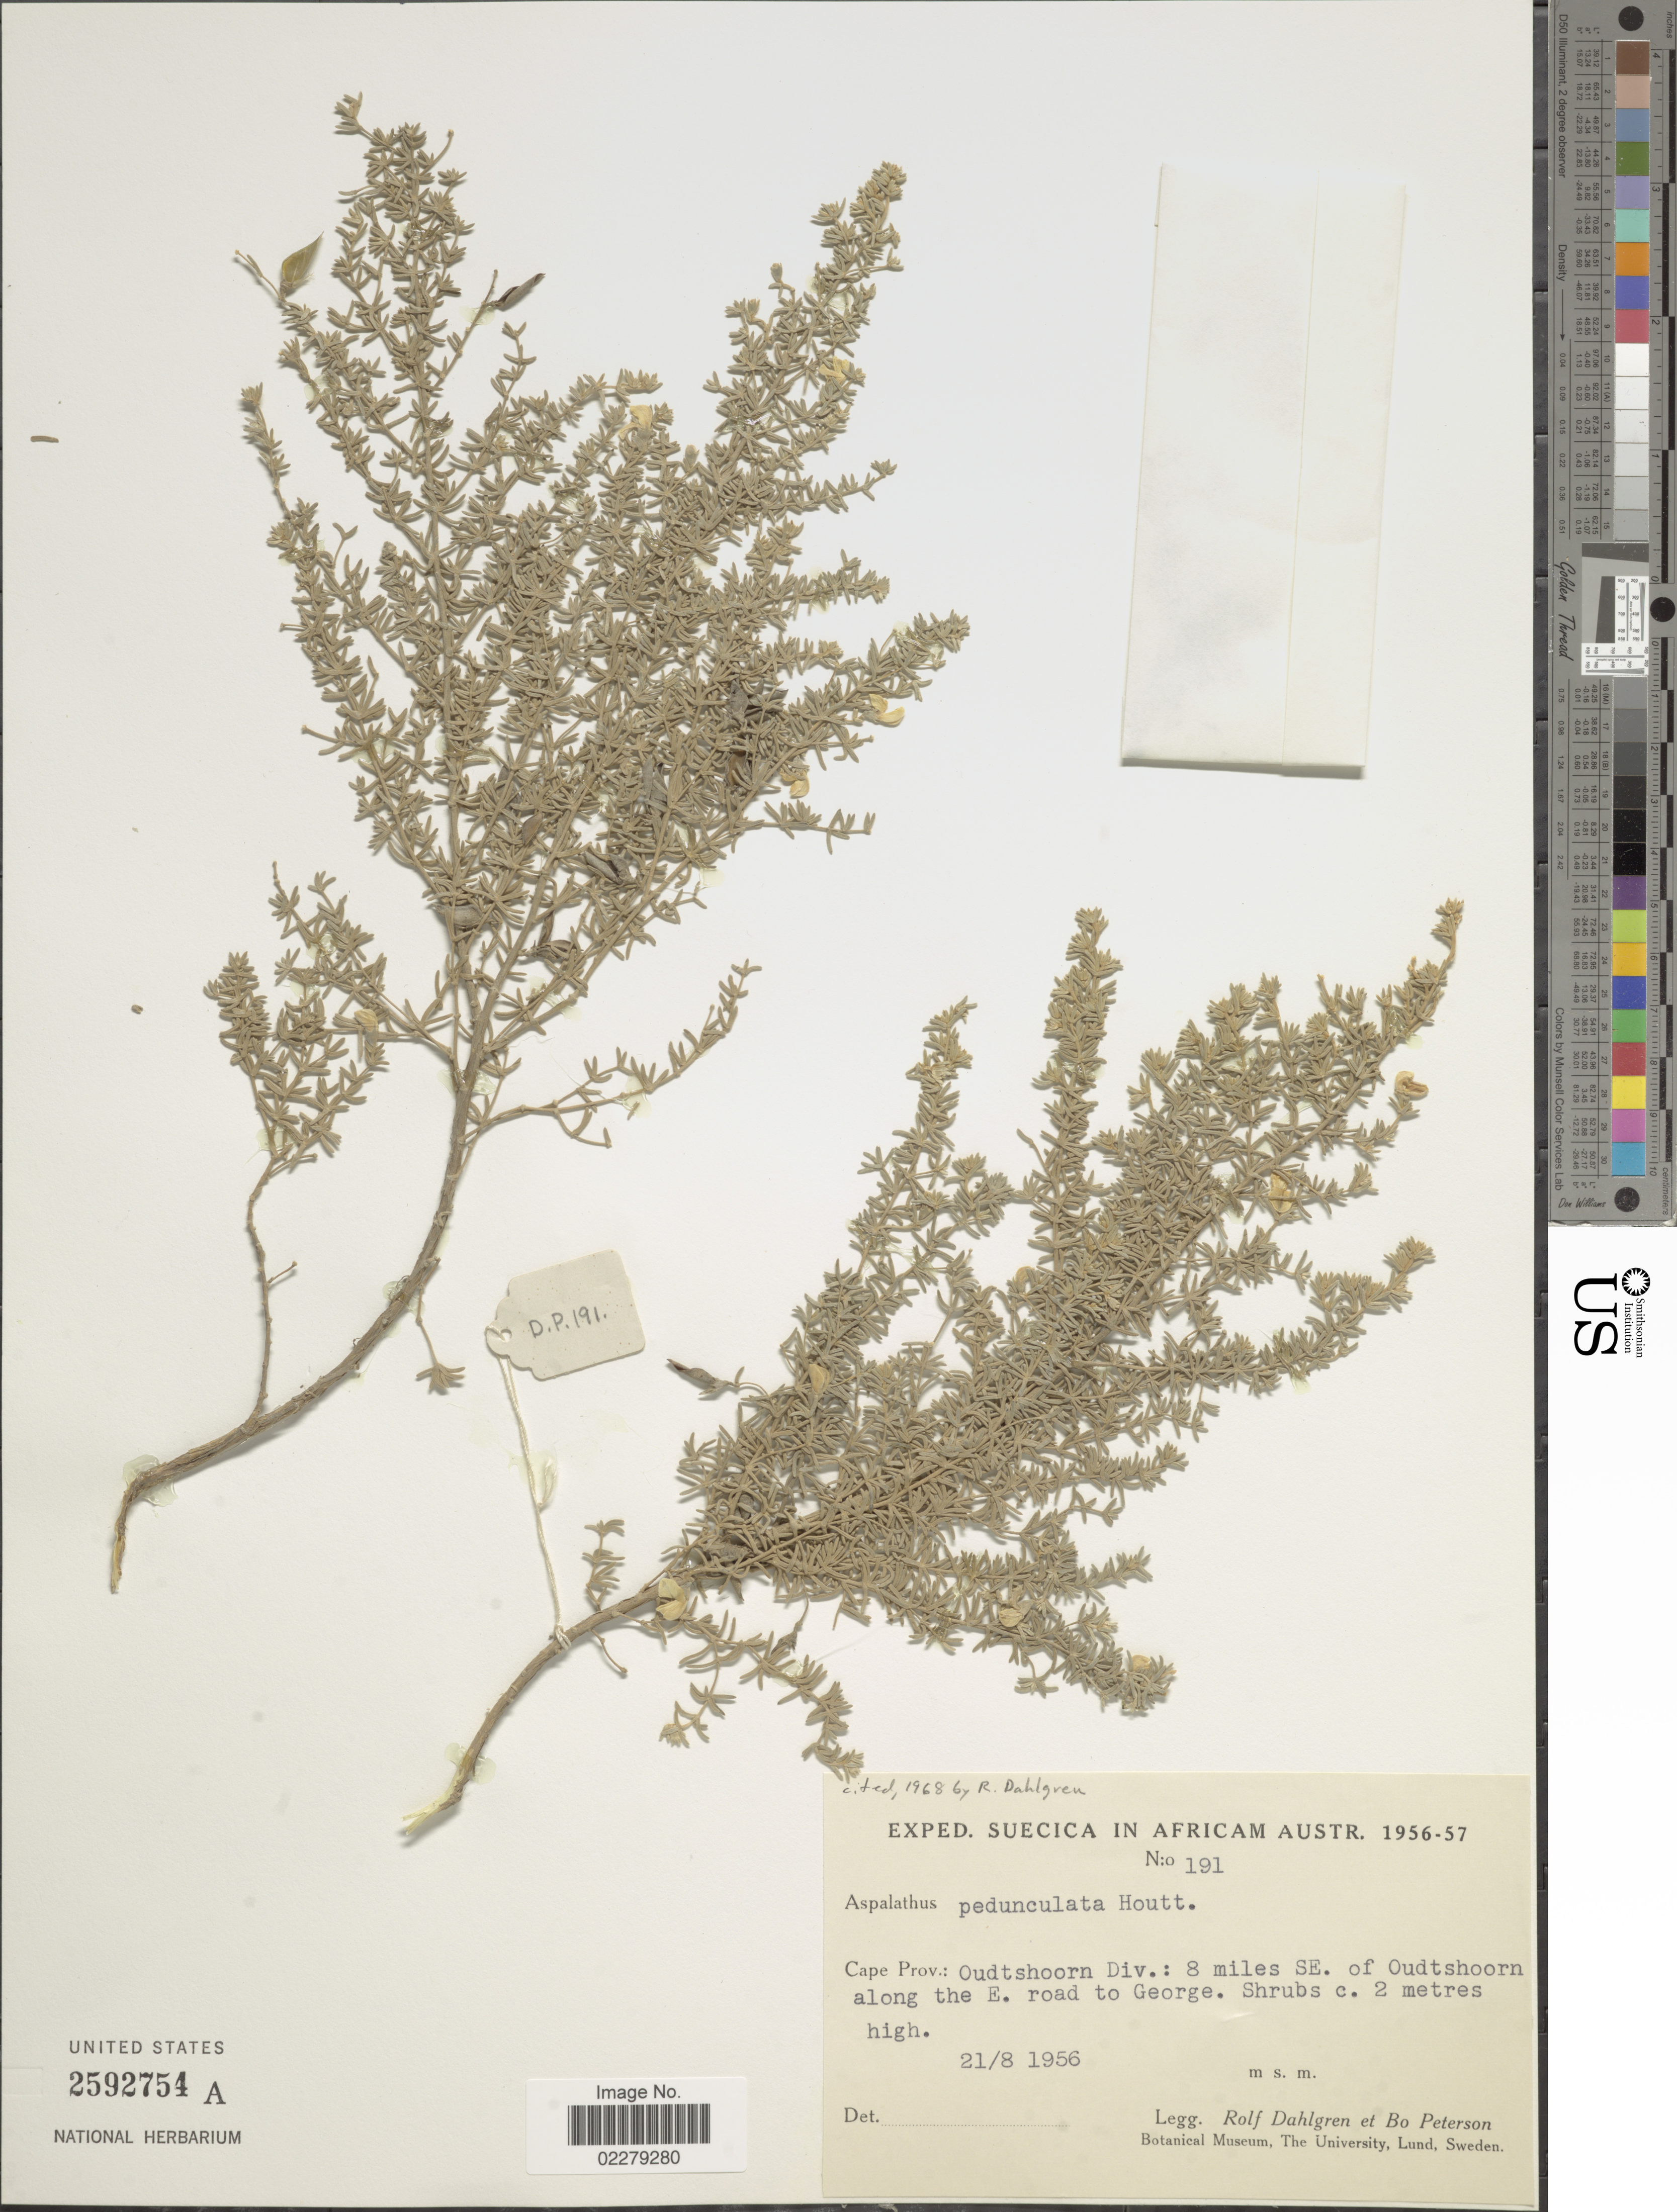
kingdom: Plantae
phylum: Tracheophyta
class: Magnoliopsida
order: Fabales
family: Fabaceae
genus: Aspalathus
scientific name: Aspalathus pedunculata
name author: Houtt.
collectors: R. Dahlgren & B. H. Peterson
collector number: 191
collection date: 1956-08-21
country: South Africa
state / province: Western Cape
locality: Oudtshoorn Div. : 8 miles SE. of Oudtshoorn along the E. road to George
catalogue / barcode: US 2592754A